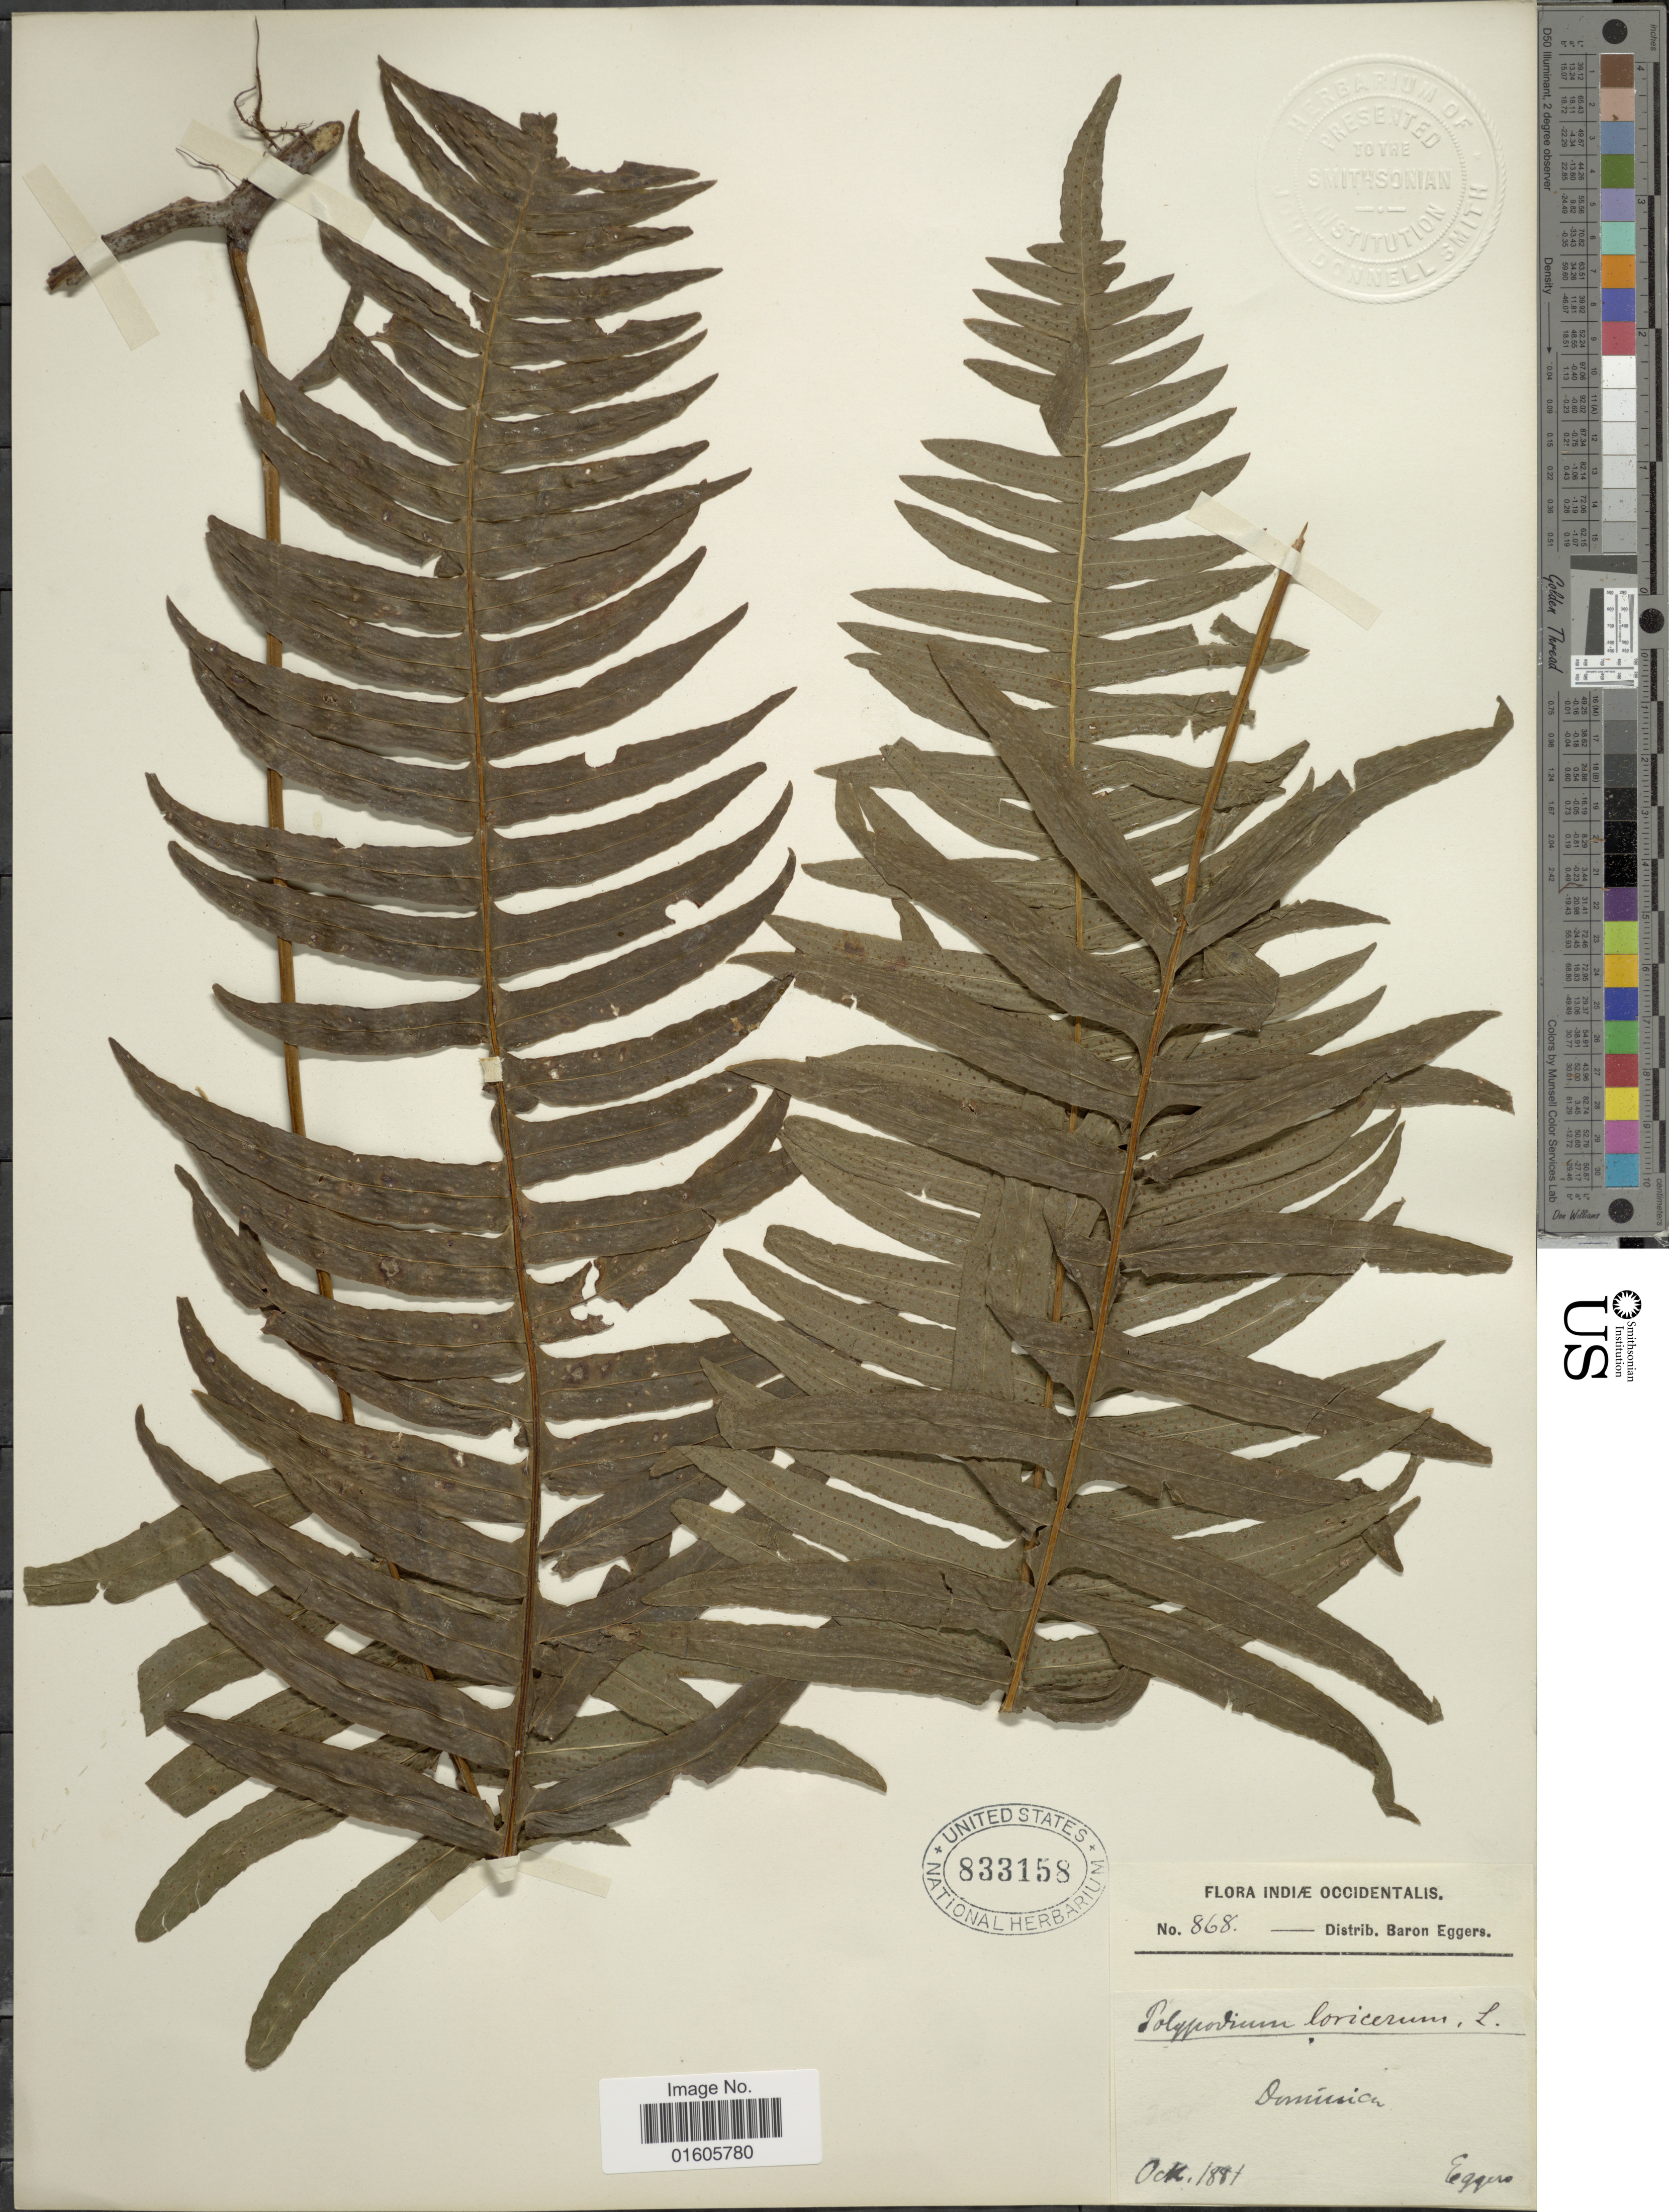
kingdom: Plantae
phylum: Tracheophyta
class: Polypodiopsida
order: Polypodiales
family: Polypodiaceae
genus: Serpocaulon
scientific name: Serpocaulon loriceum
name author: (L.) A.R. Sm.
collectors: -. Eggers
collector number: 868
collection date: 1881-10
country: Dominica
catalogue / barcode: US 833158